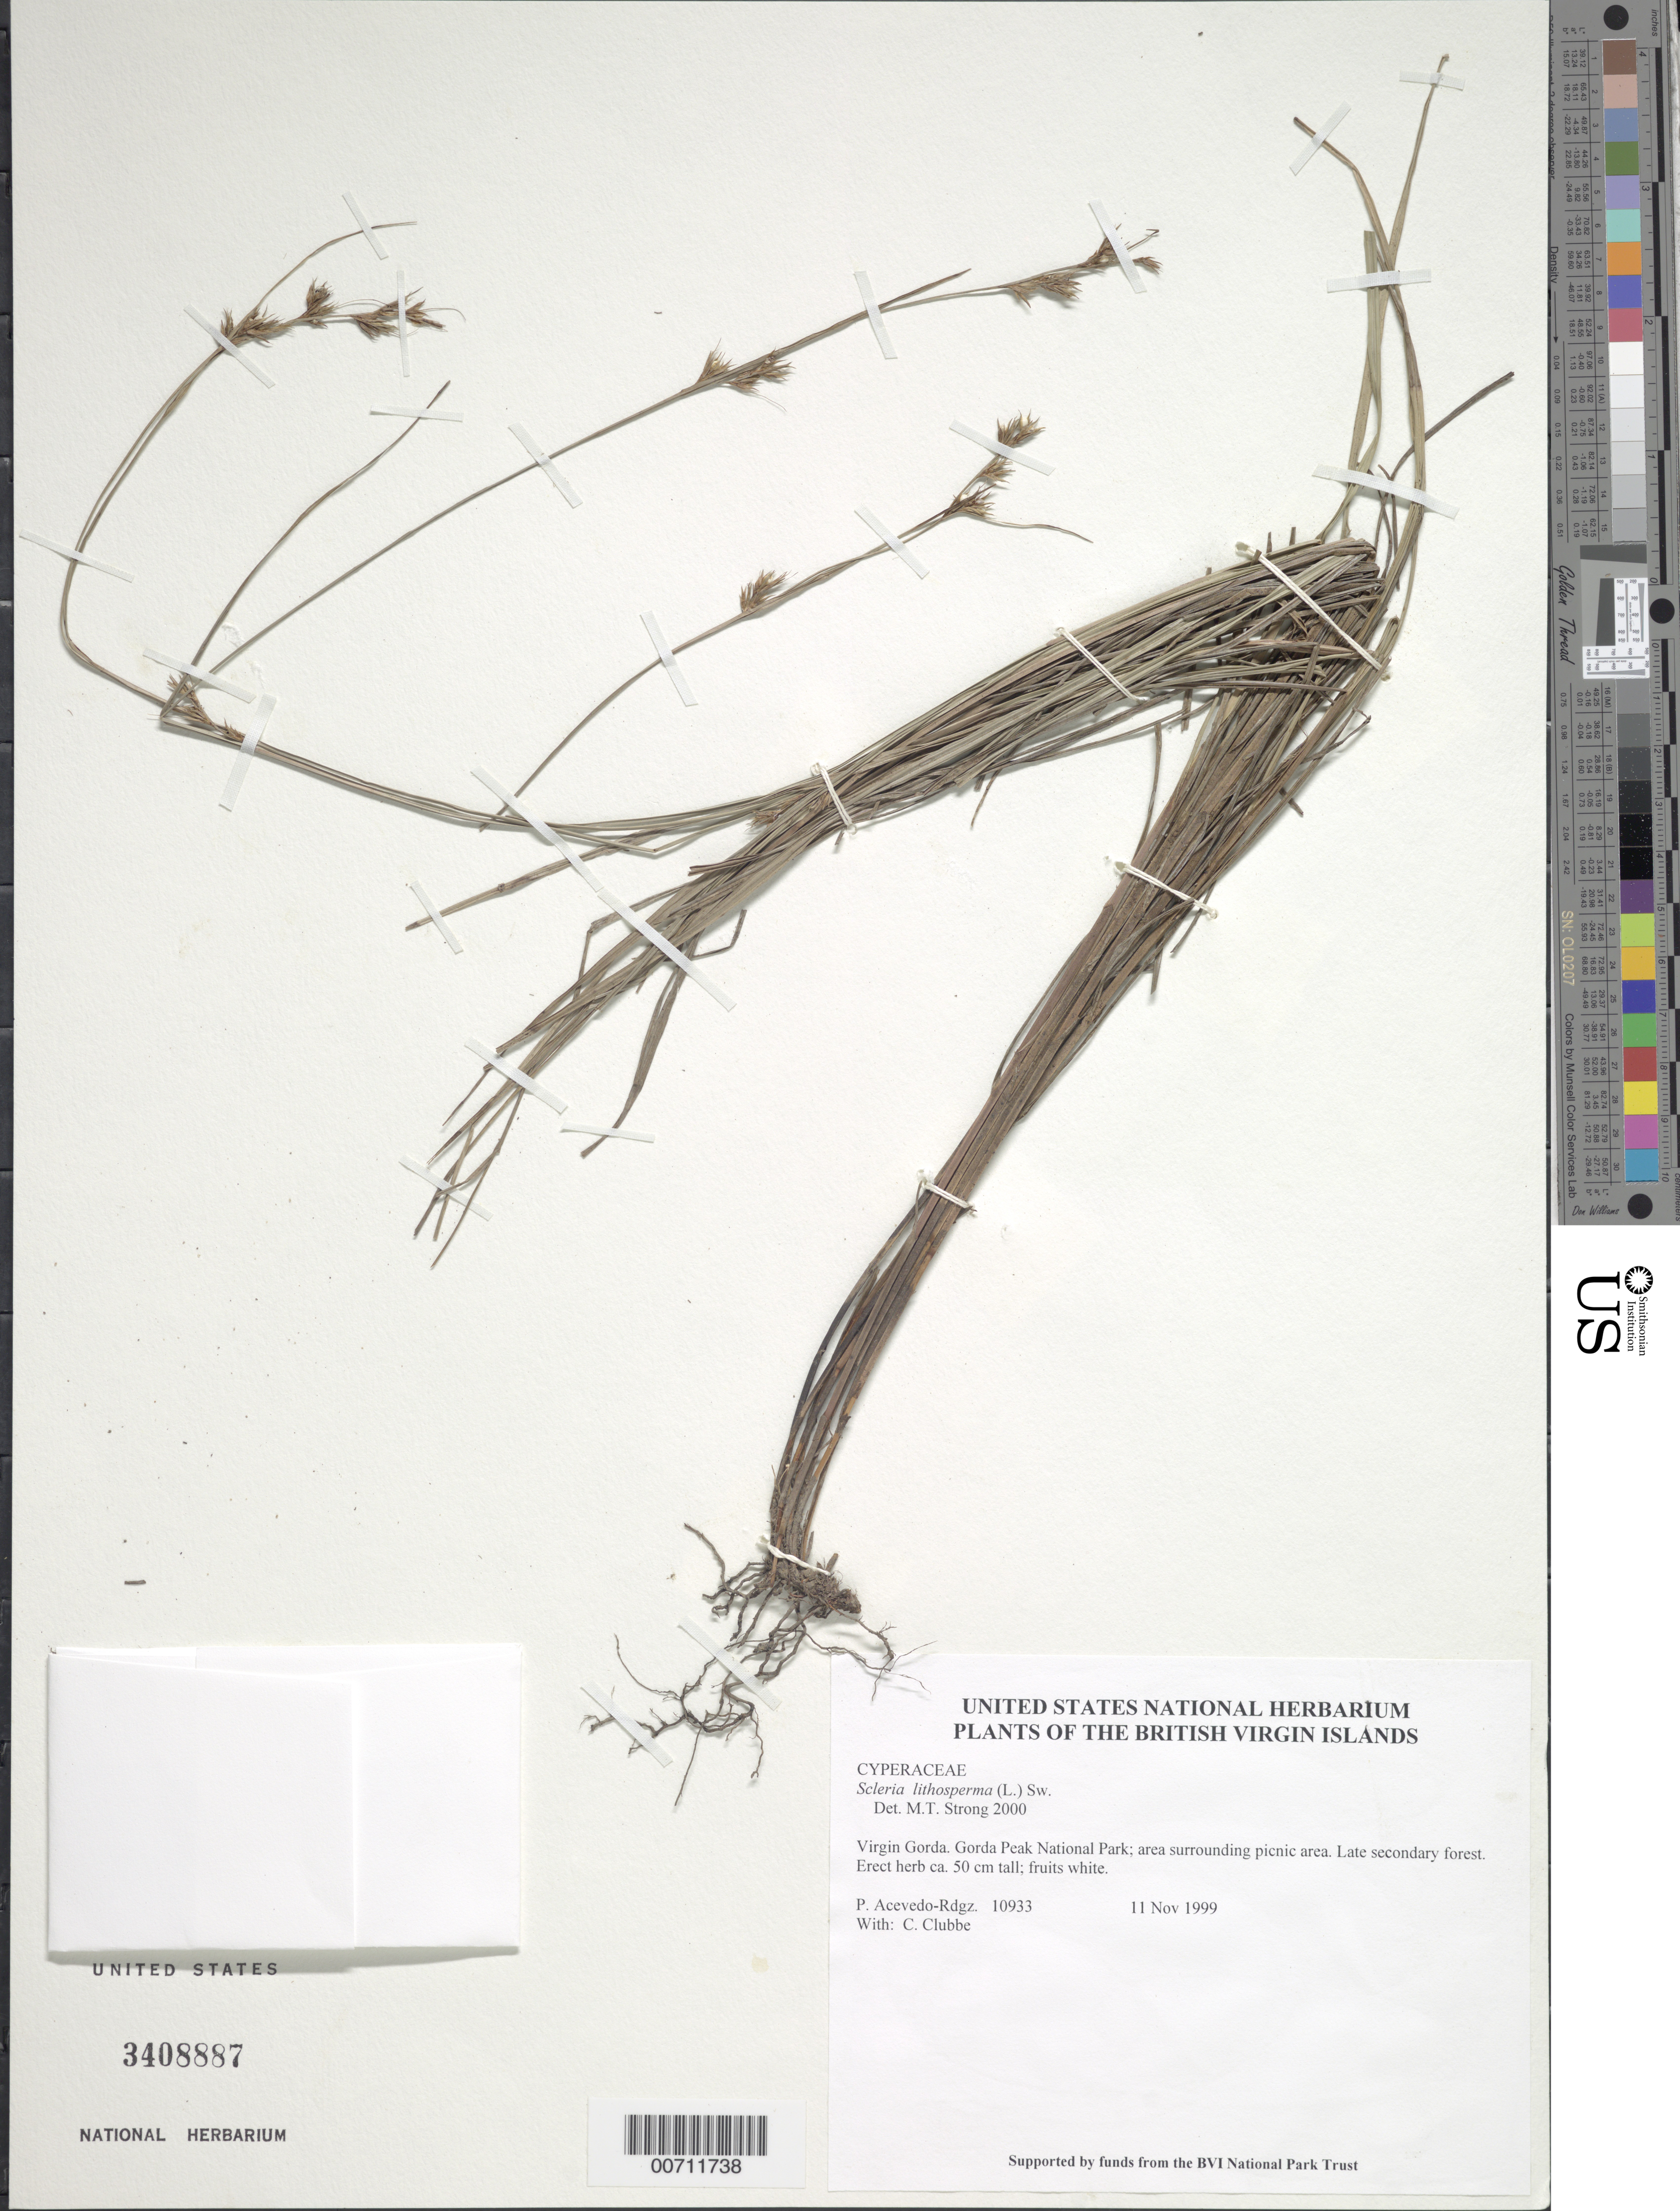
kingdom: Plantae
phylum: Tracheophyta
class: Liliopsida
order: Poales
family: Cyperaceae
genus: Scleria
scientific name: Scleria lithosperma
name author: (L.) Sw.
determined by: Strong, M. T., (US), Smithsonian Institution - National Museum of Natural History (UNITED STATES)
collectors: P. Acevedo-Rodr., C. Clubbe, M. Gillman & C. Hankamer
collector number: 10933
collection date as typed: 11 Nov 1999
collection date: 1999-11-11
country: British Virgin Islands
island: Virgin Gorda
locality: Gorda Peak National Park; area surrounding picnic area.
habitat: Late secondary forest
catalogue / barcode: US 3408887